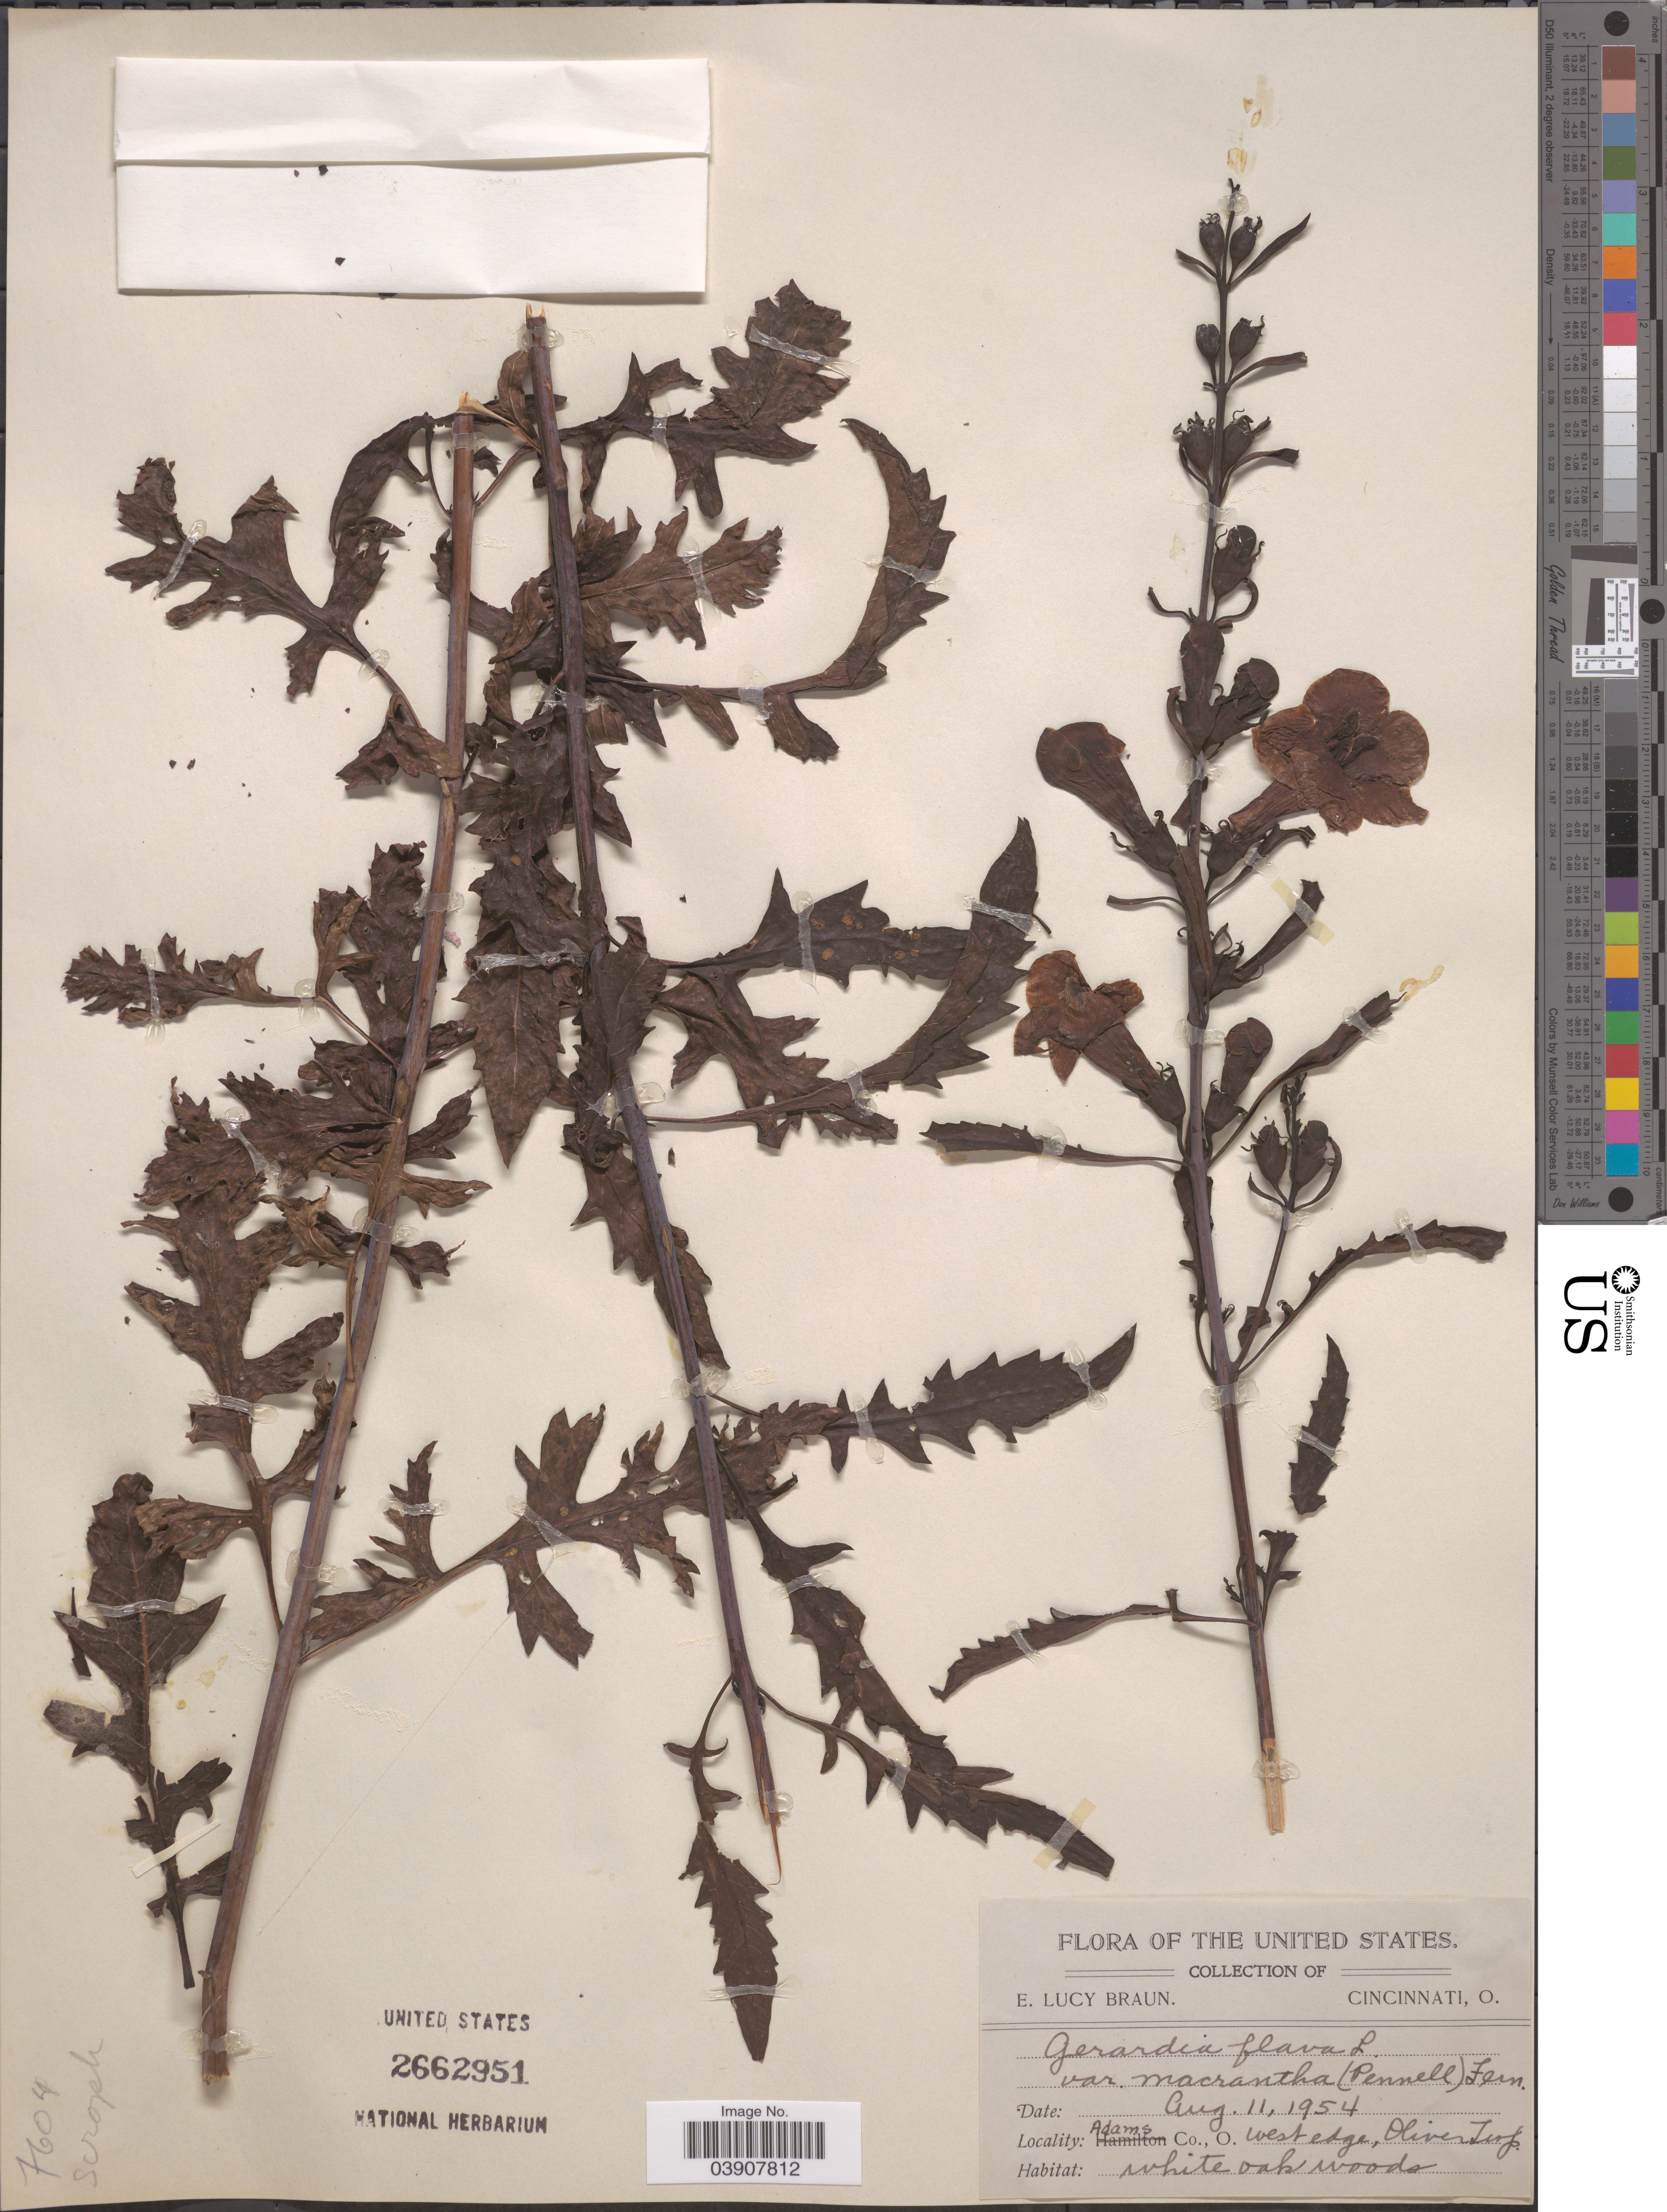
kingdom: Plantae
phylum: Tracheophyta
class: Magnoliopsida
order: Lamiales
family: Orobanchaceae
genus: Agalinis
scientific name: Agalinis flava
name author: (L.) B. Boivin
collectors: E. L. Braun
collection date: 1954-08-11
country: United States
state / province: Ohio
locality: Adams Co. West edge, Oliver Twp.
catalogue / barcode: US 2662951